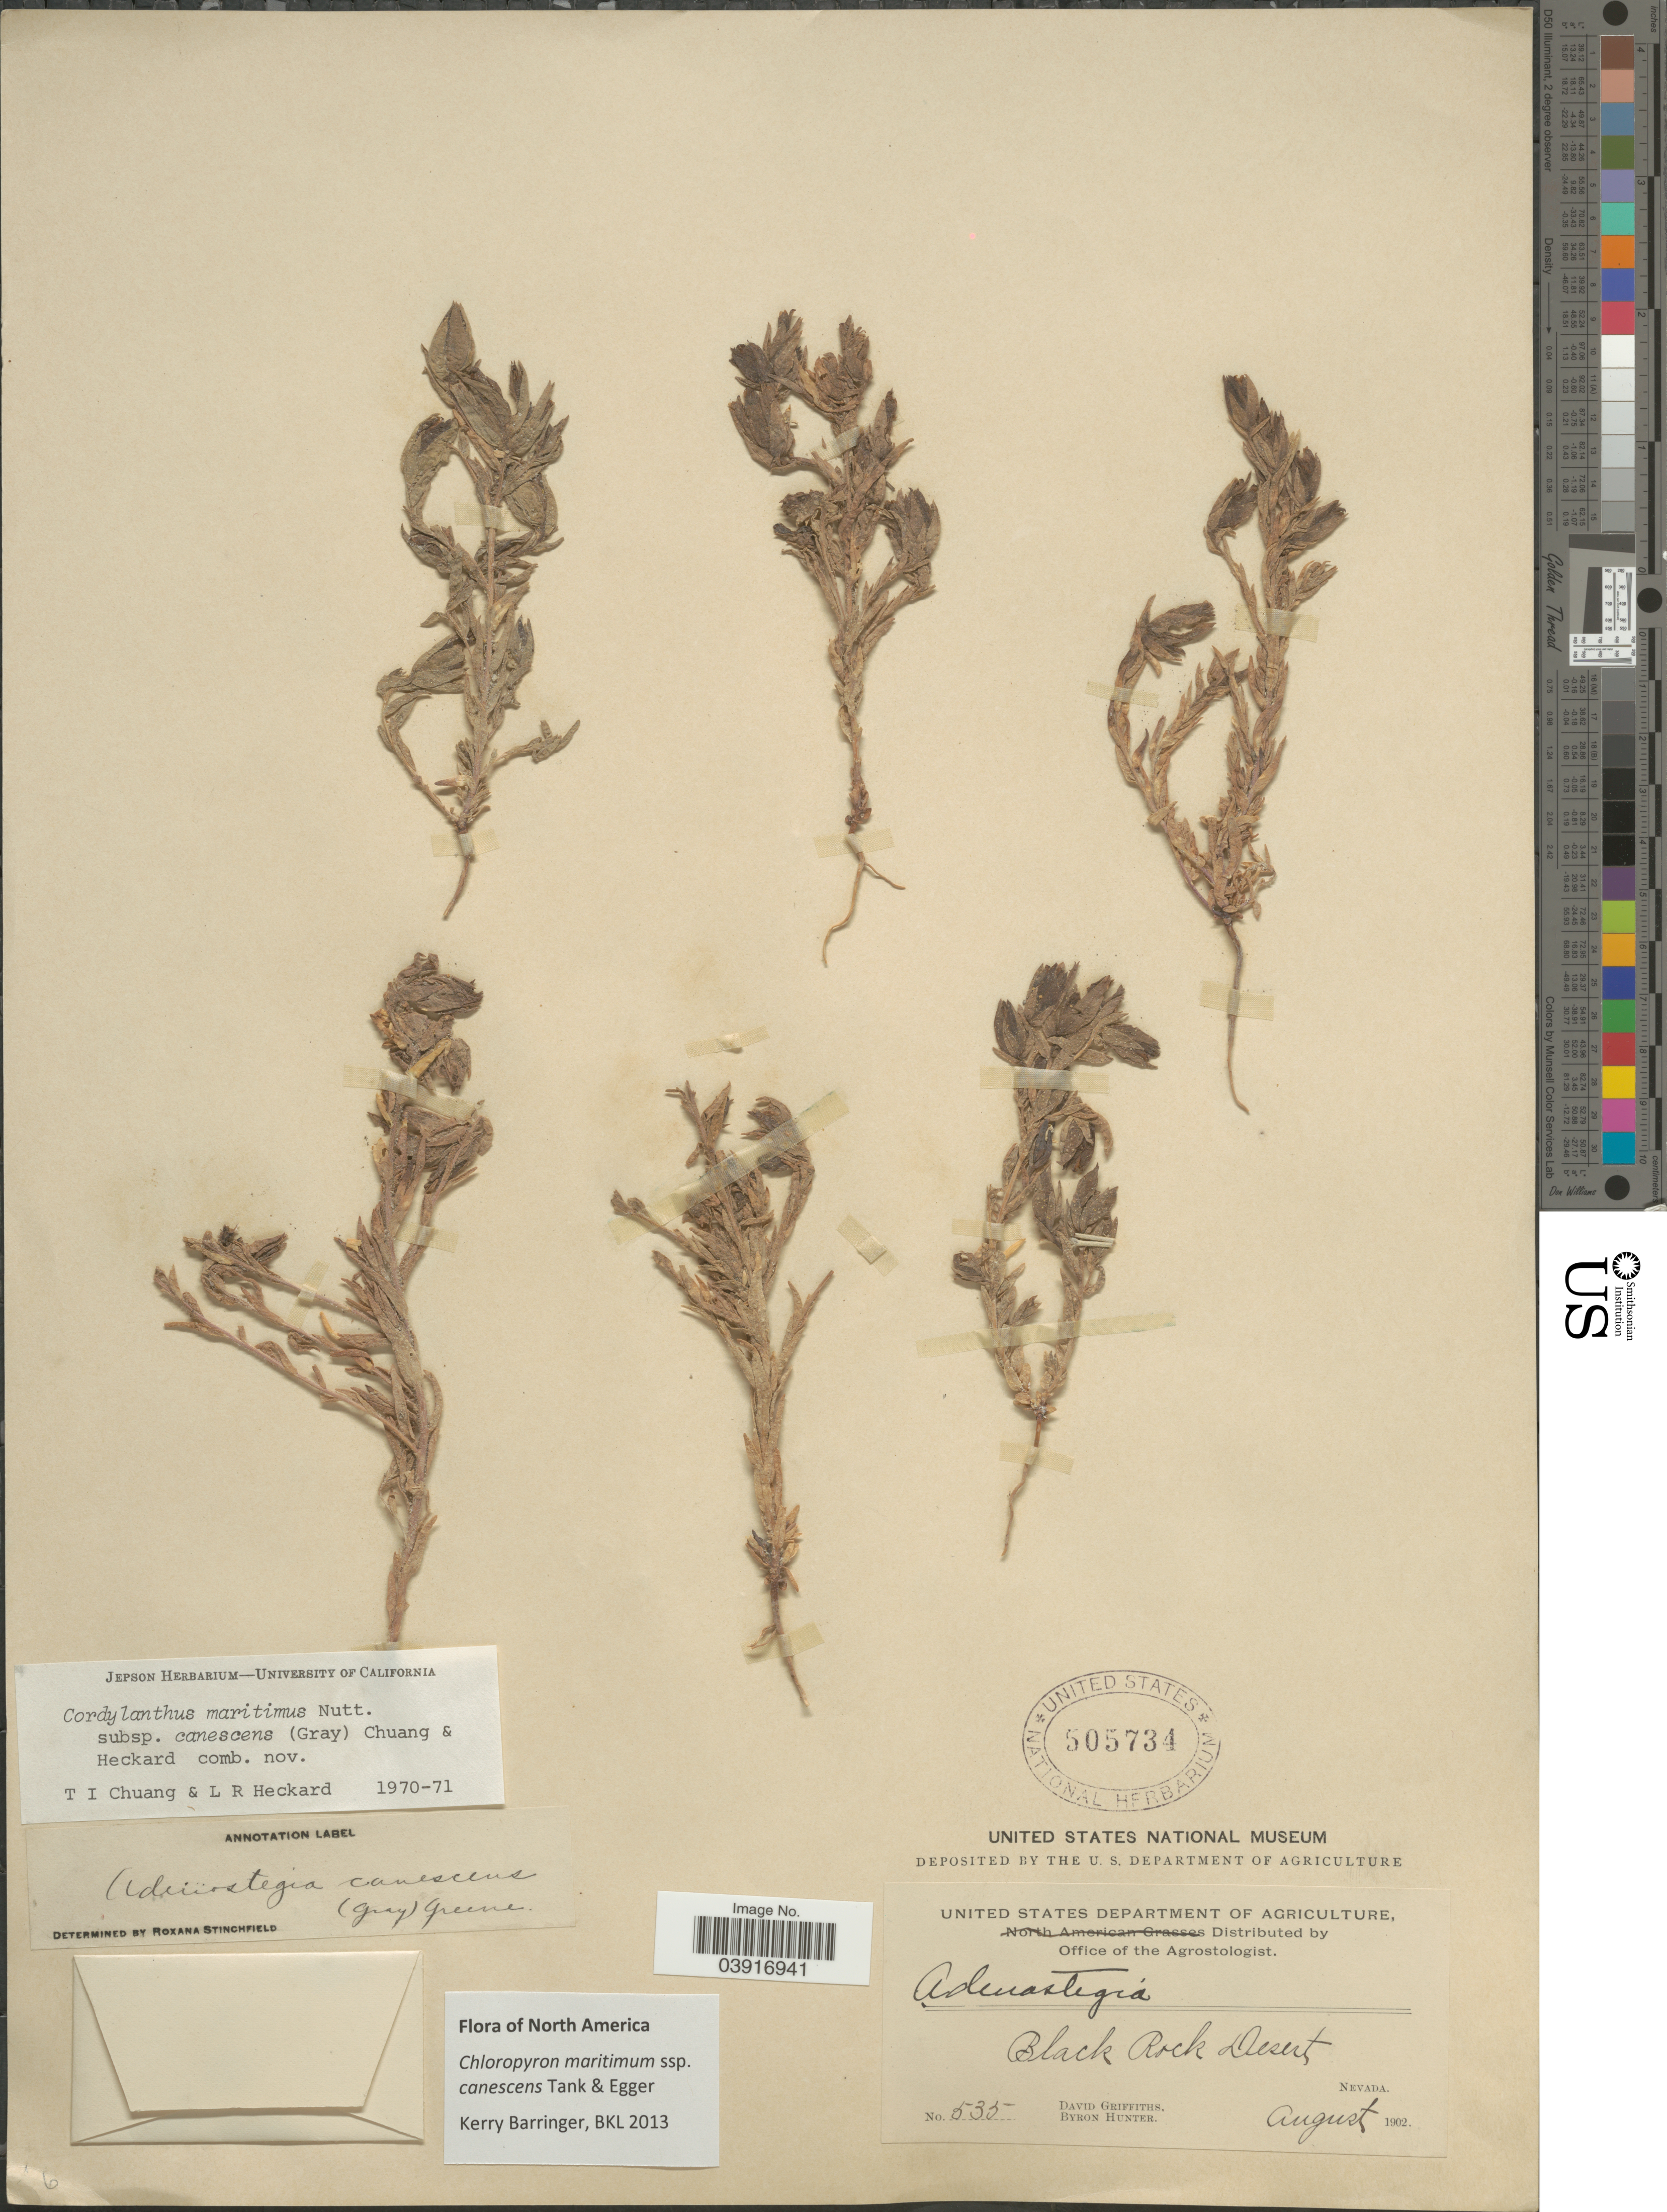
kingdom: Plantae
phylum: Tracheophyta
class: Magnoliopsida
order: Lamiales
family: Orobanchaceae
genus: Chloropyron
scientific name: Chloropyron maritimum subsp. canescens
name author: (A. Gray) Tank & J.M. Egger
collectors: D. Griffiths & B. Hunter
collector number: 535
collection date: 1902-08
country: United States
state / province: Nevada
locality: Black Rock Desert.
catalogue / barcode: US 505734